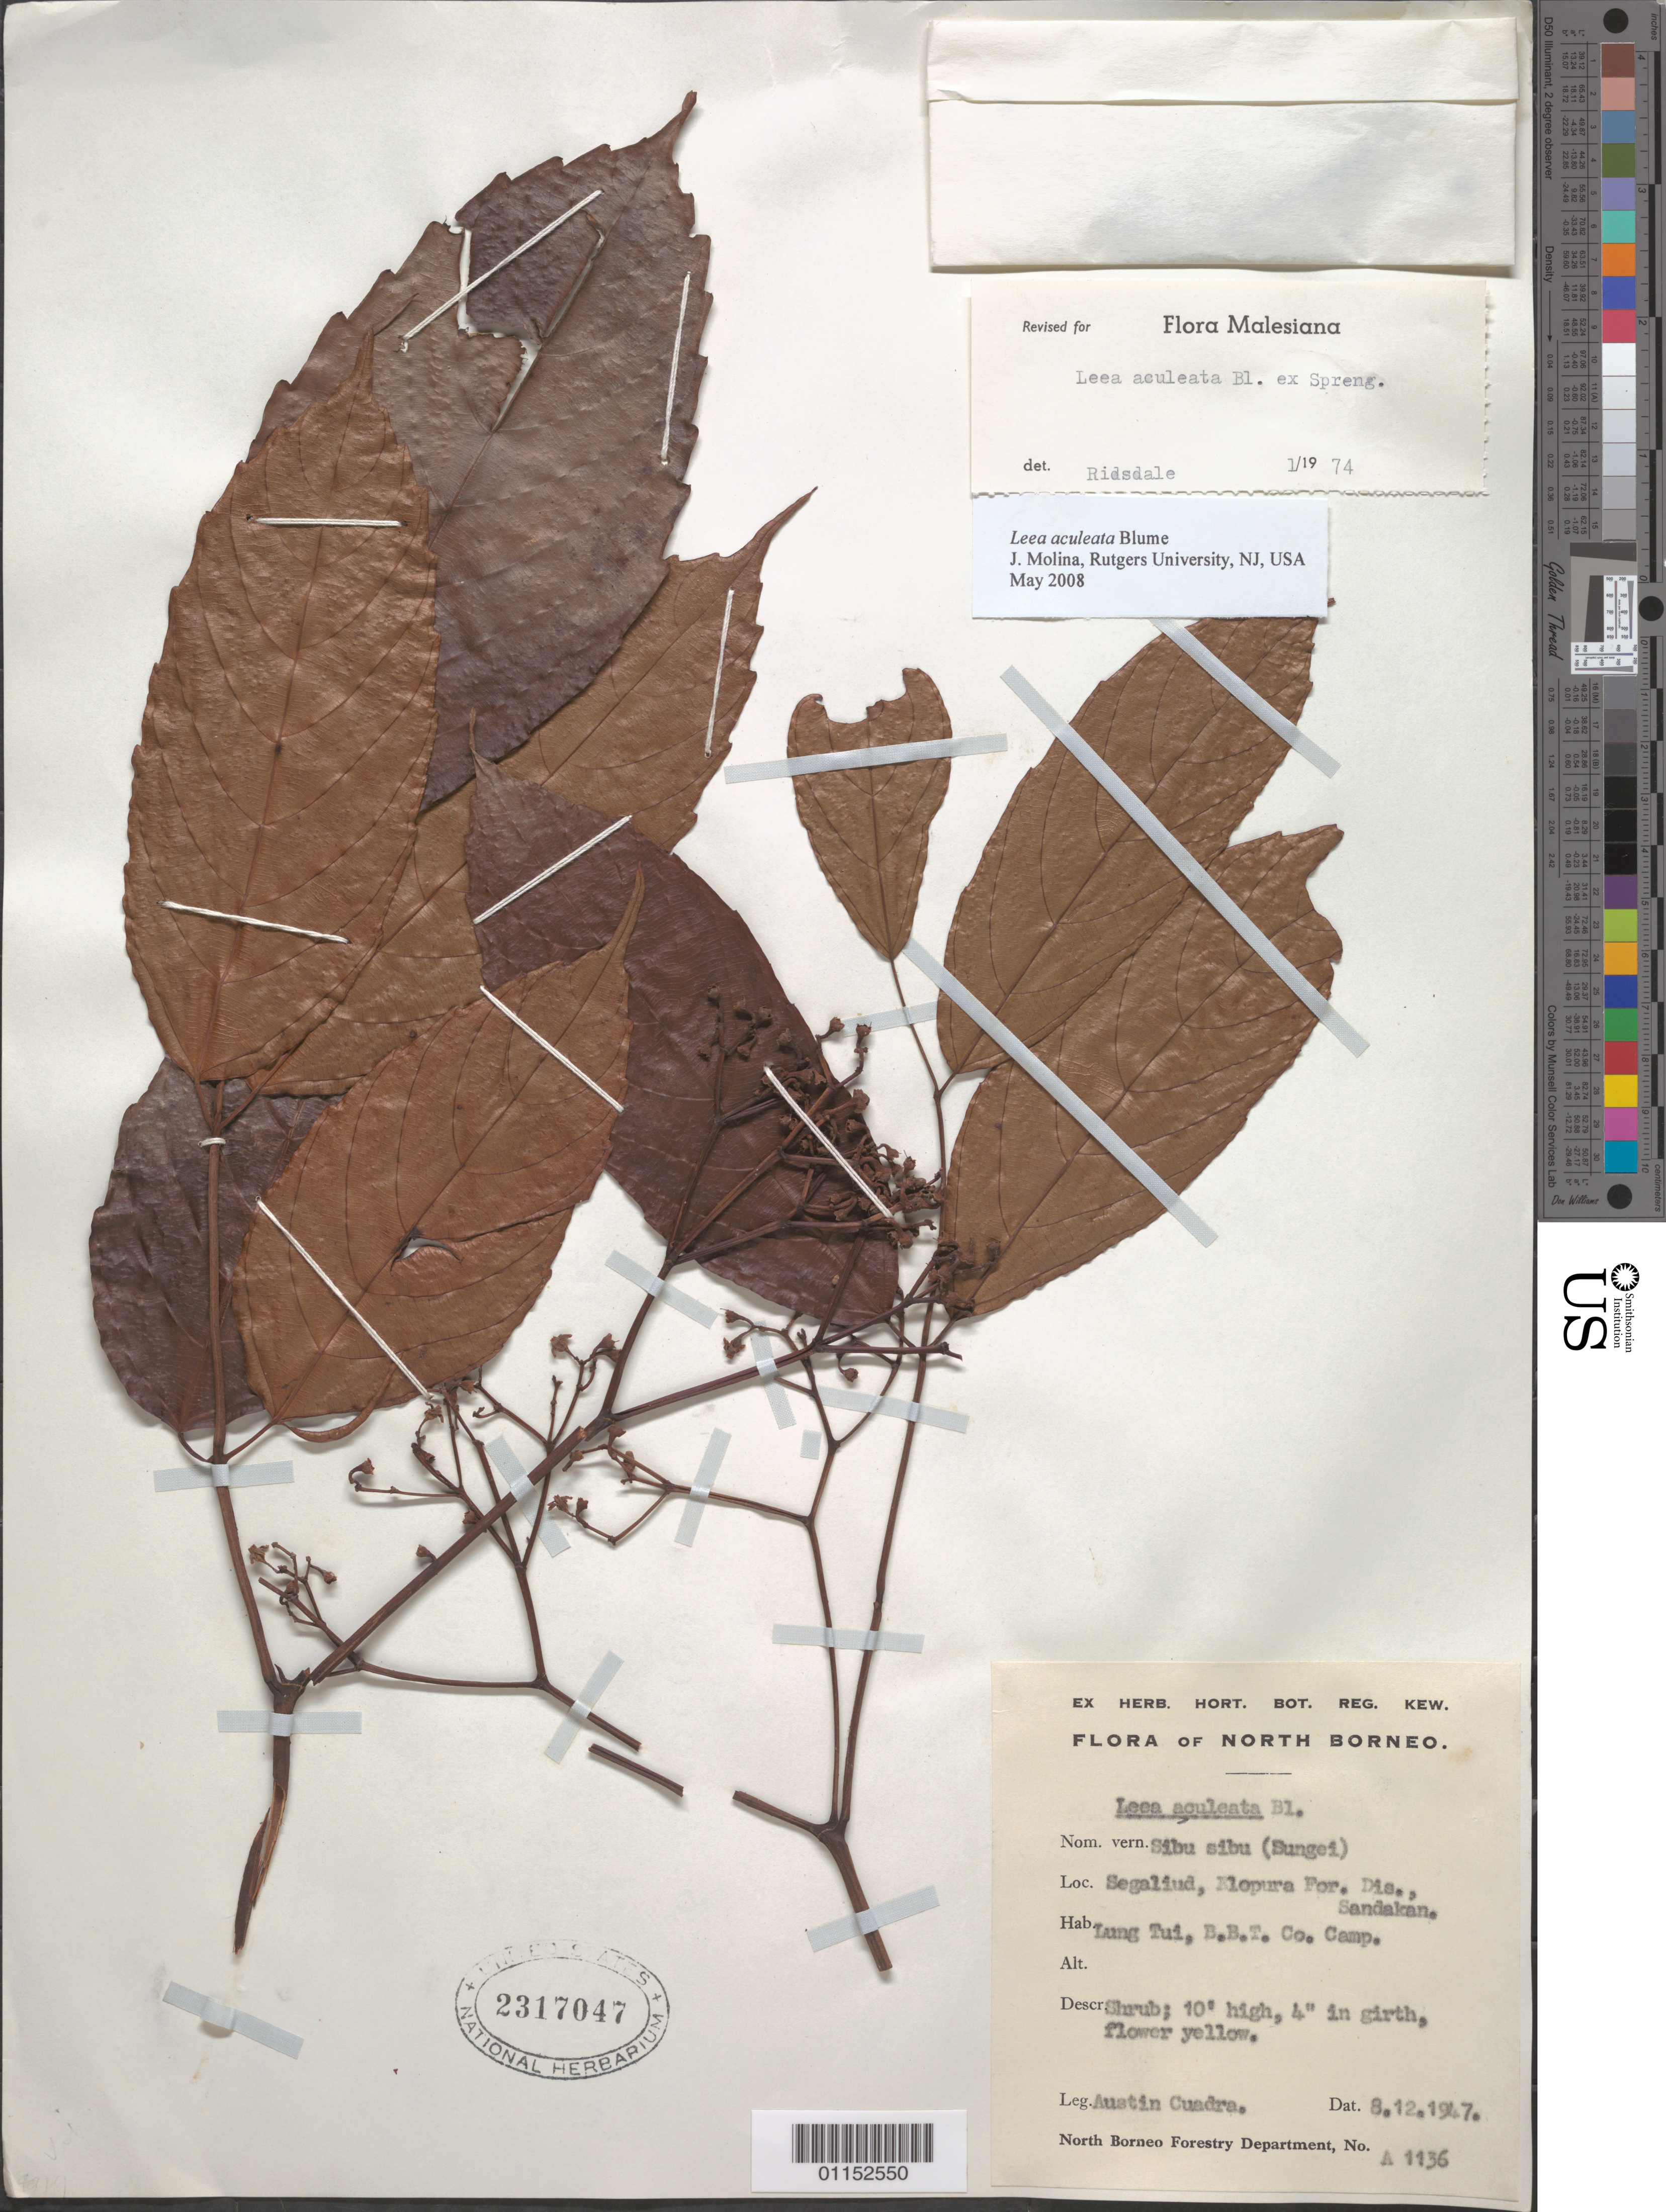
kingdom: Plantae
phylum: Tracheophyta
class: Magnoliopsida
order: Vitales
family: Vitaceae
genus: Leea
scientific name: Leea aculeata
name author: Blume ex Spreng.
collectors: A. Cuadra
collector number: A 1136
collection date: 1947-12-08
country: Malaysia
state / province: Sabah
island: Borneo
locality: Segaliud, Elopura For. Dis. Sandakan.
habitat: Shrub.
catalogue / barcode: US 2317047